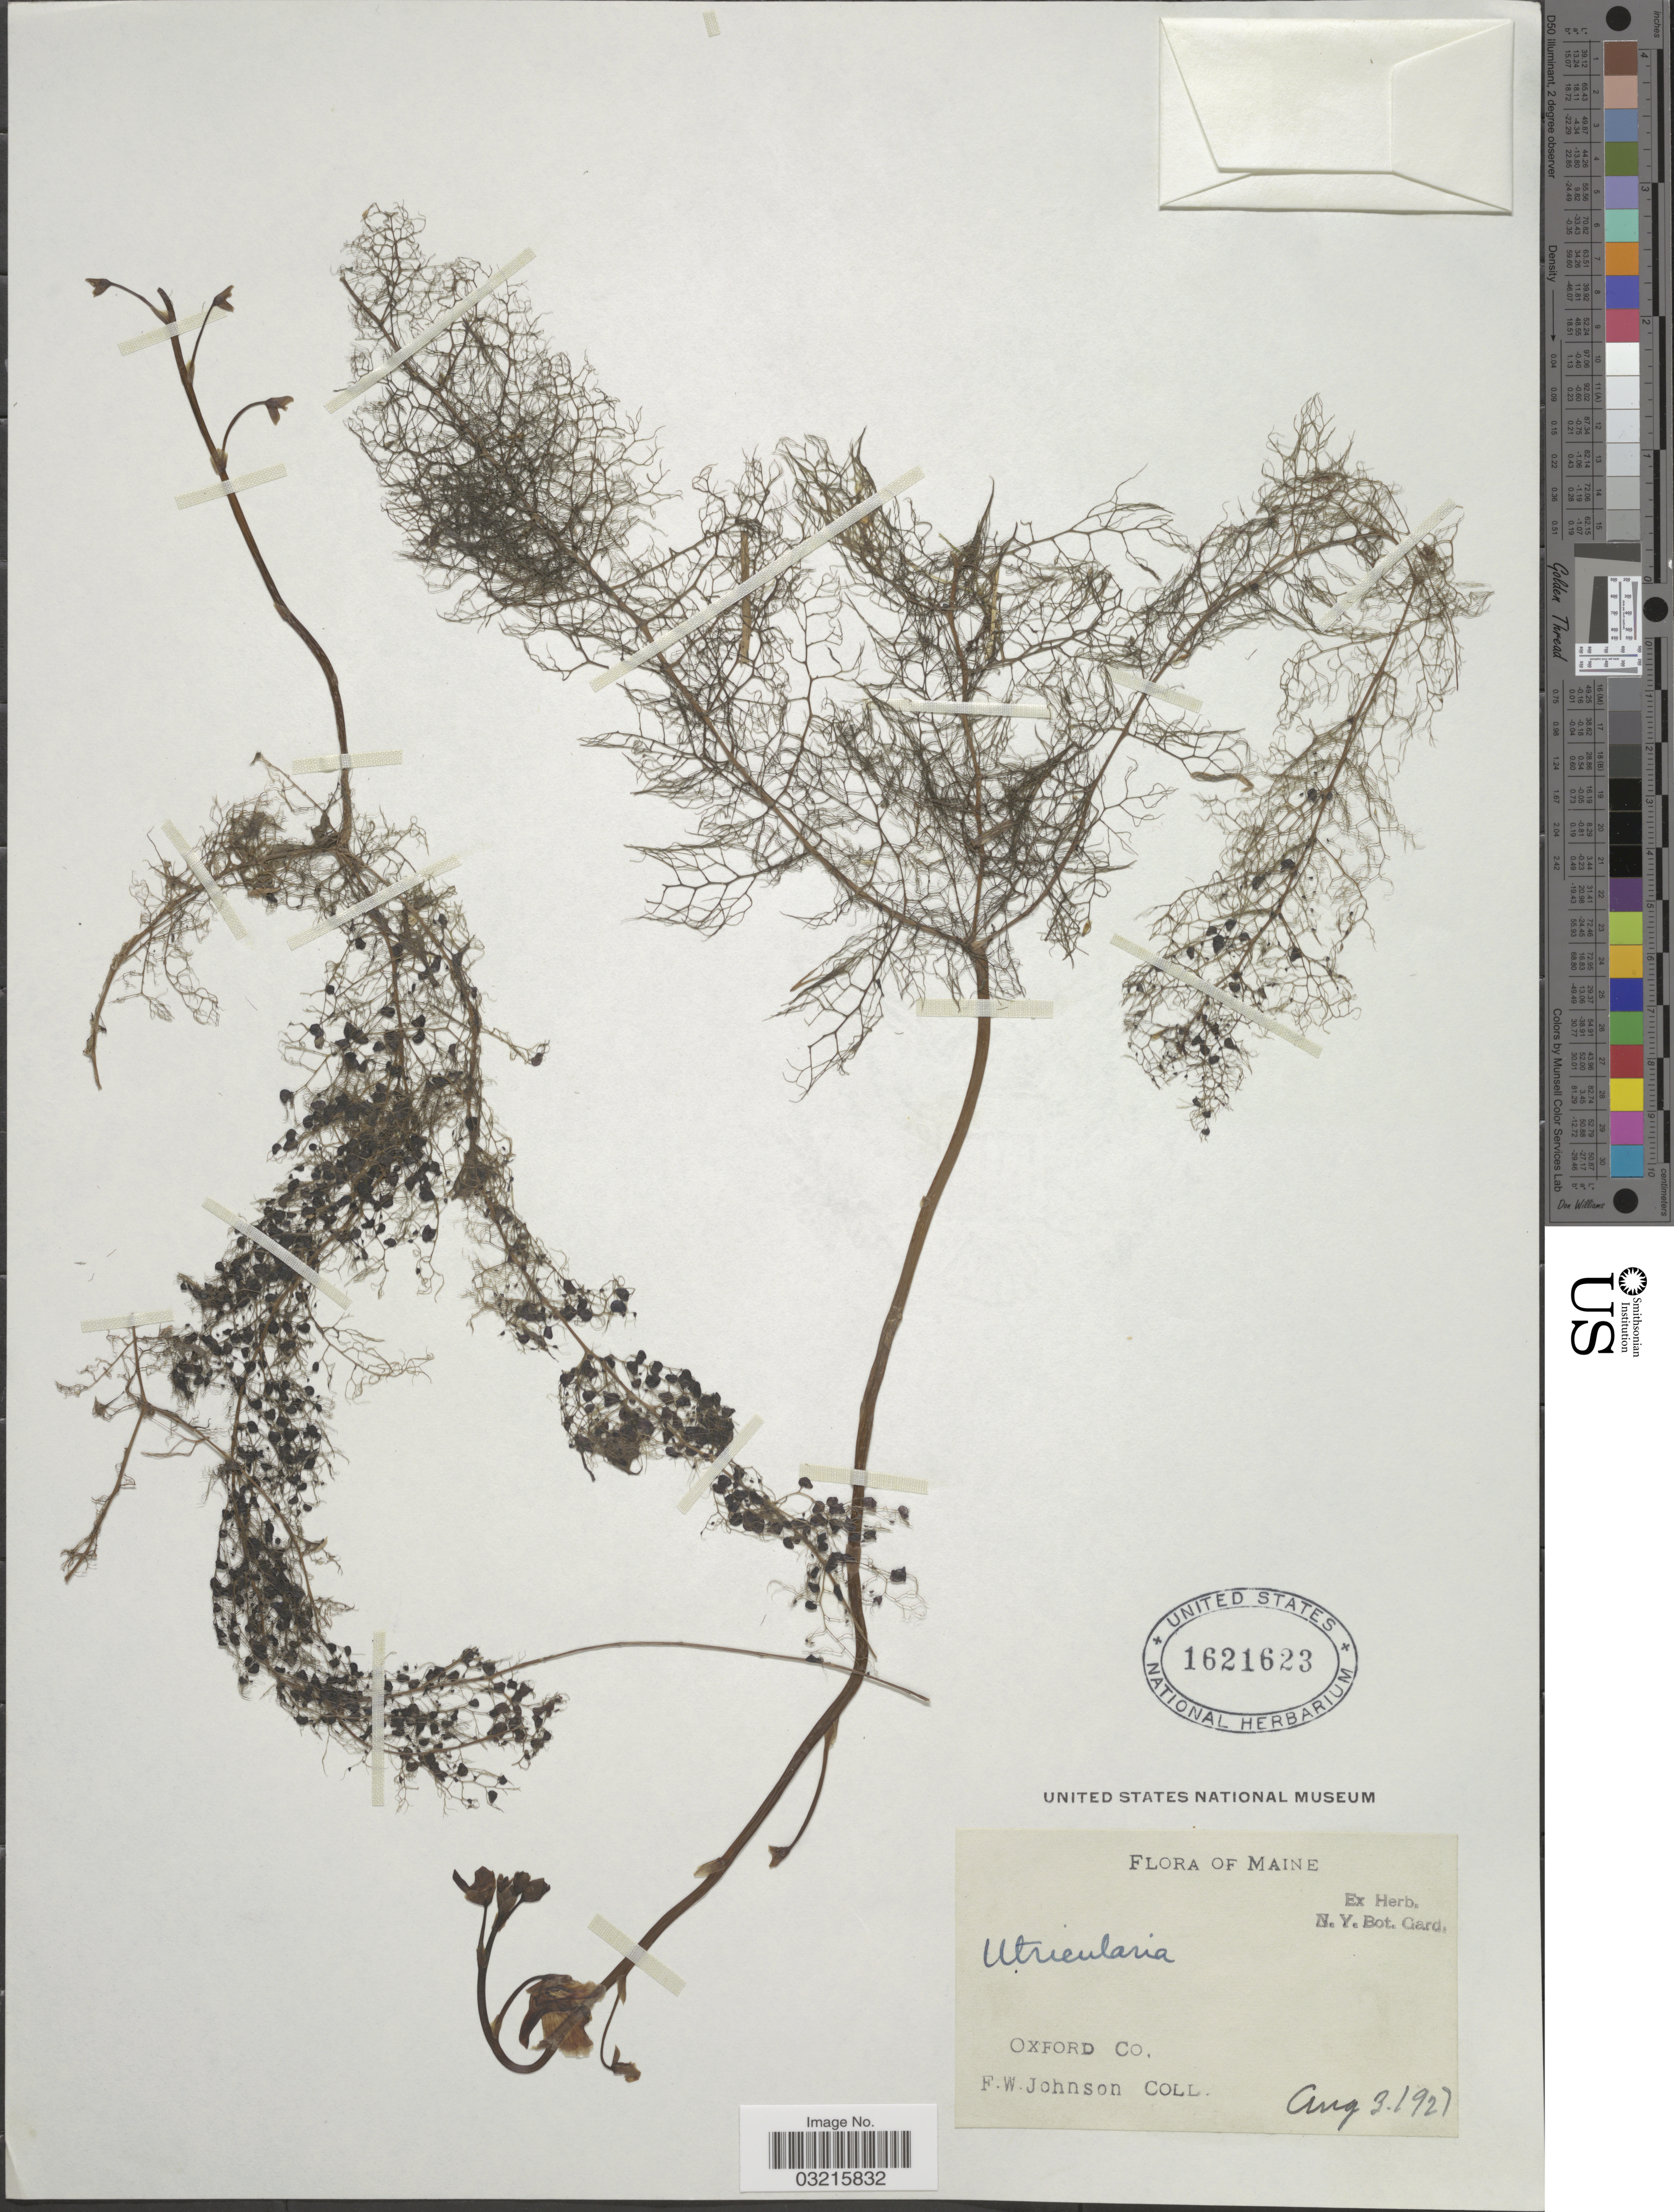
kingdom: Plantae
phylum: Tracheophyta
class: Magnoliopsida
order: Lamiales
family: Lentibulariaceae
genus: Utricularia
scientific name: Utricularia vulgaris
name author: L.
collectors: F. W. Johnson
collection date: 1927-08-03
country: United States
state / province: Maine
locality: Oxford Co.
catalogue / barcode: US 1621623